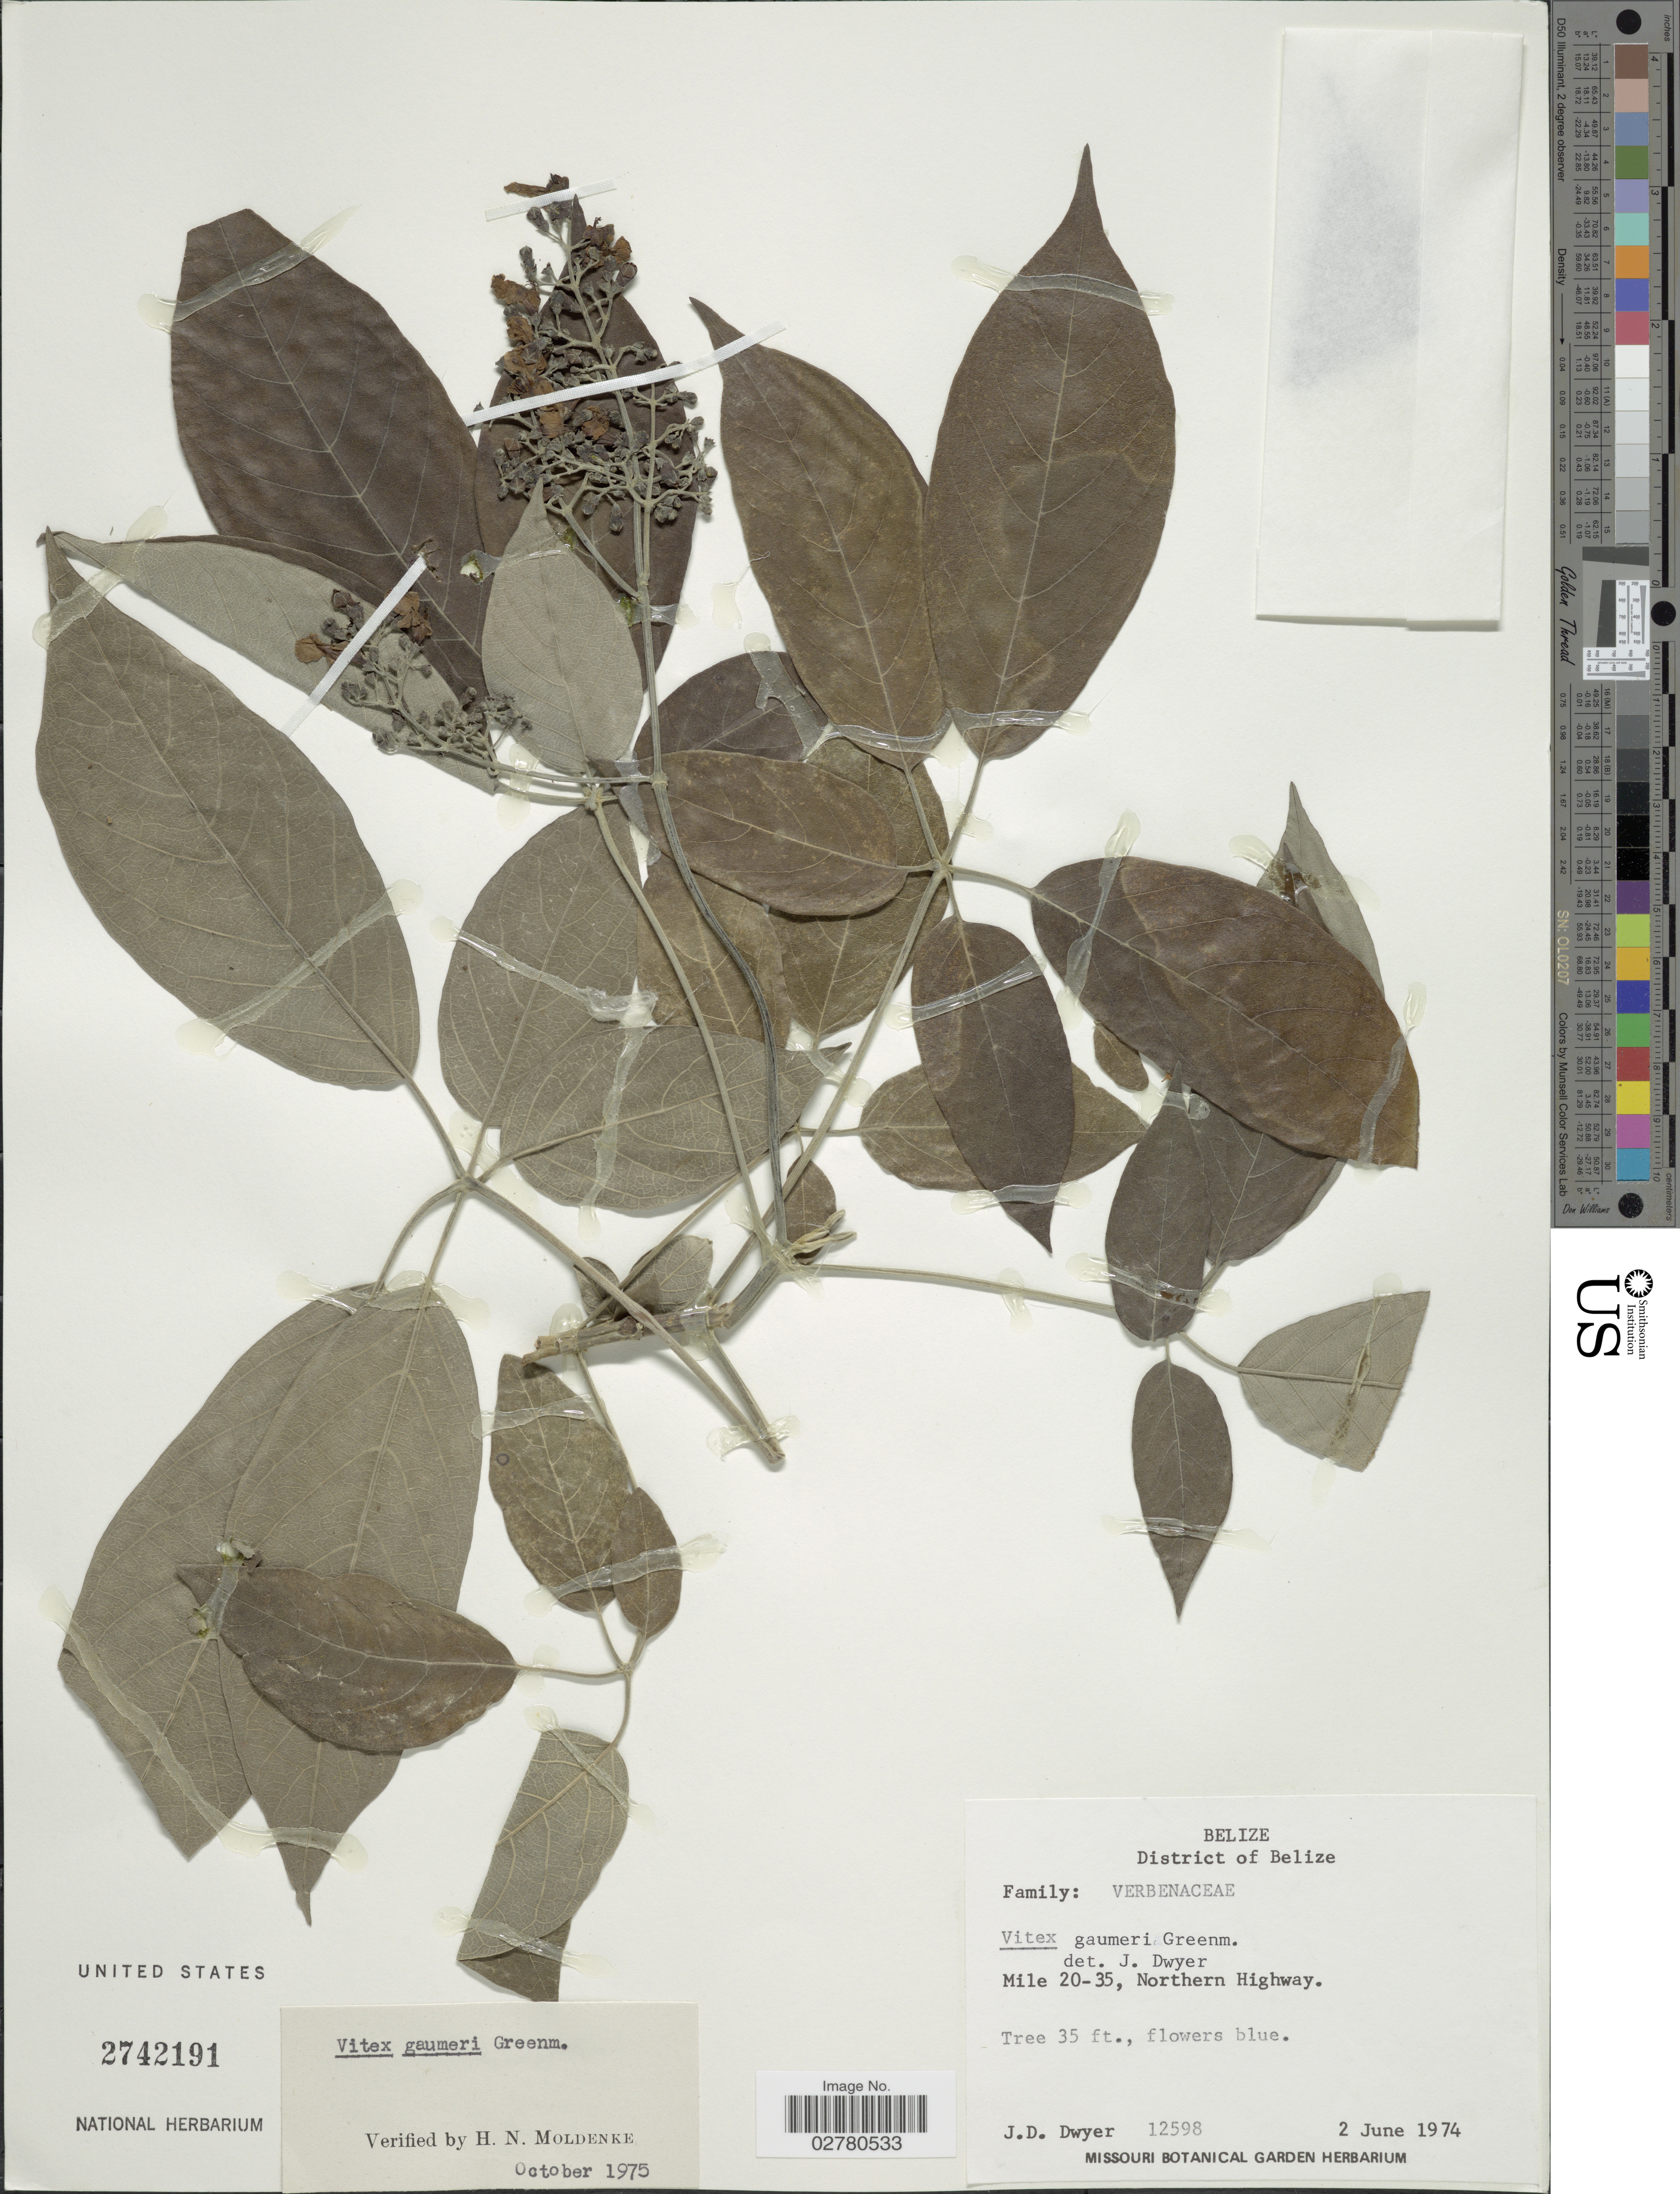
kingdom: Plantae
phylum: Tracheophyta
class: Magnoliopsida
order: Lamiales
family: Lamiaceae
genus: Vitex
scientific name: Vitex gaumeri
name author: Greenm.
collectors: J. D. Dwyer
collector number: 12598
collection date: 1974-06-02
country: Belize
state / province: Belize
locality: District of Belize, Mile 20-35, Northern Highway.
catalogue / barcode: US 2742191